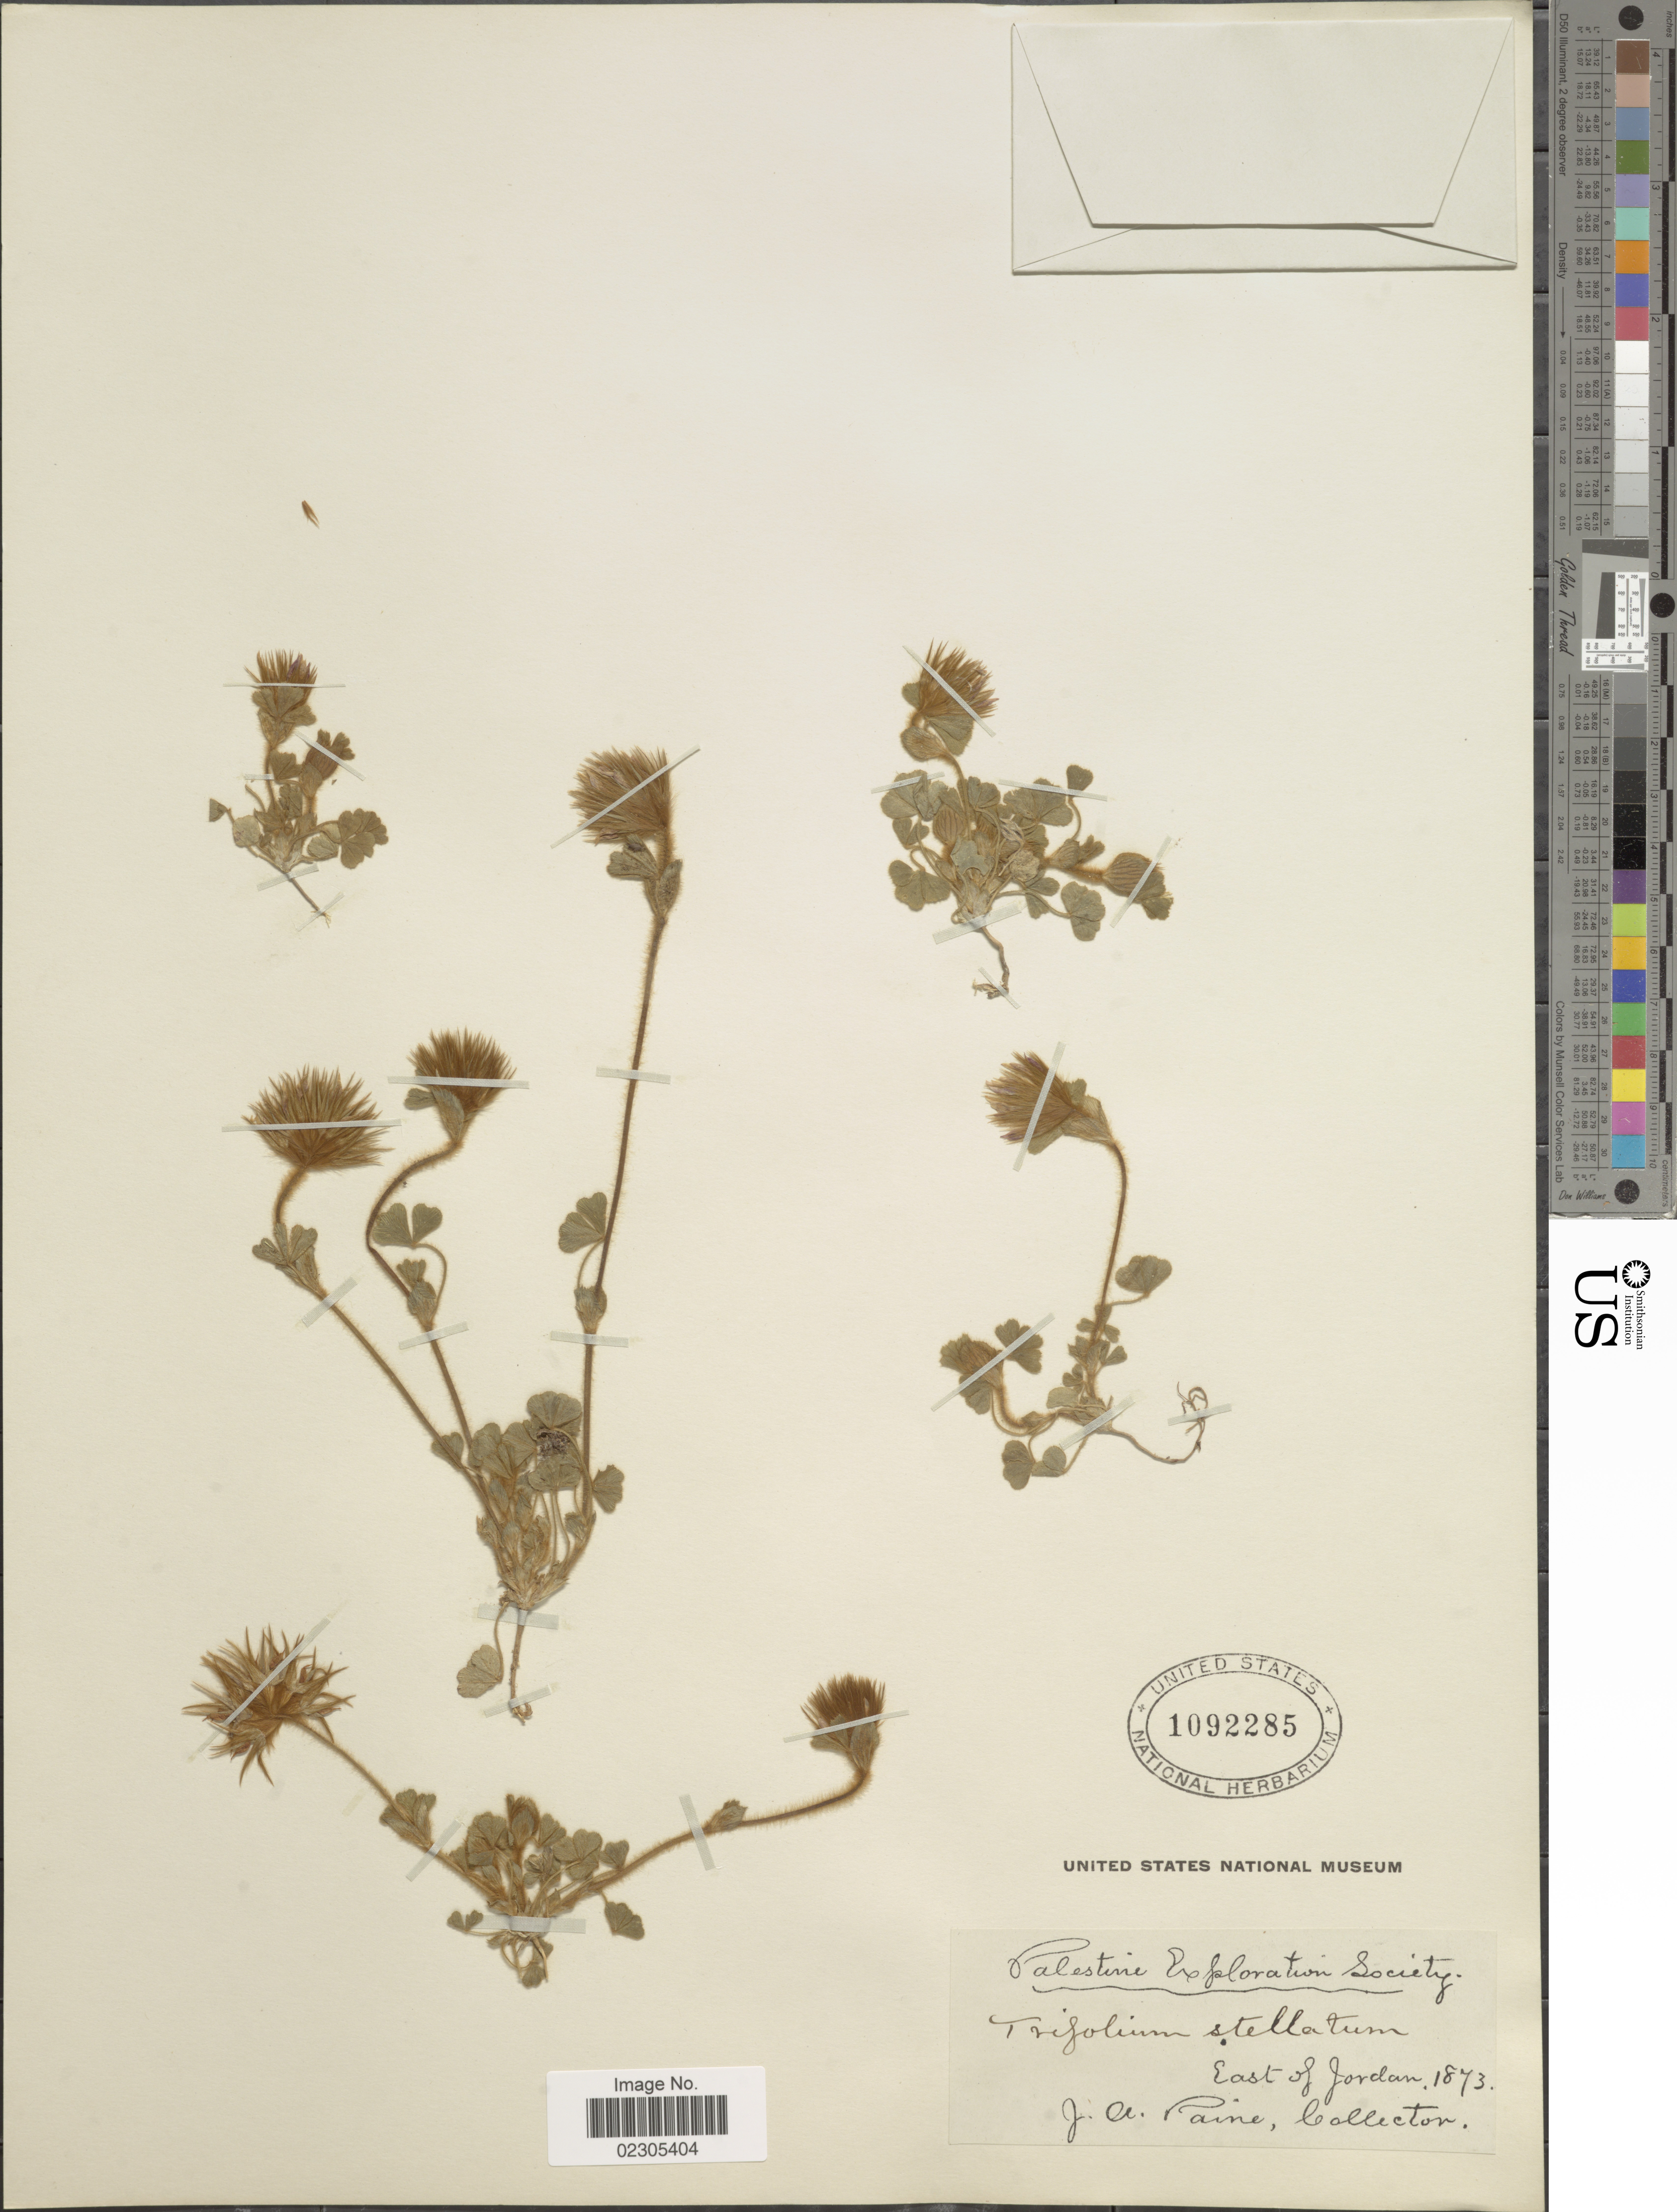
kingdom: Plantae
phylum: Tracheophyta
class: Magnoliopsida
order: Fabales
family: Fabaceae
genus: Trifolium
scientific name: Trifolium stellatum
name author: L.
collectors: J. A. Paine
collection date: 1873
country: Jordan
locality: Palestine, East of Jordan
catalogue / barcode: US 1092285